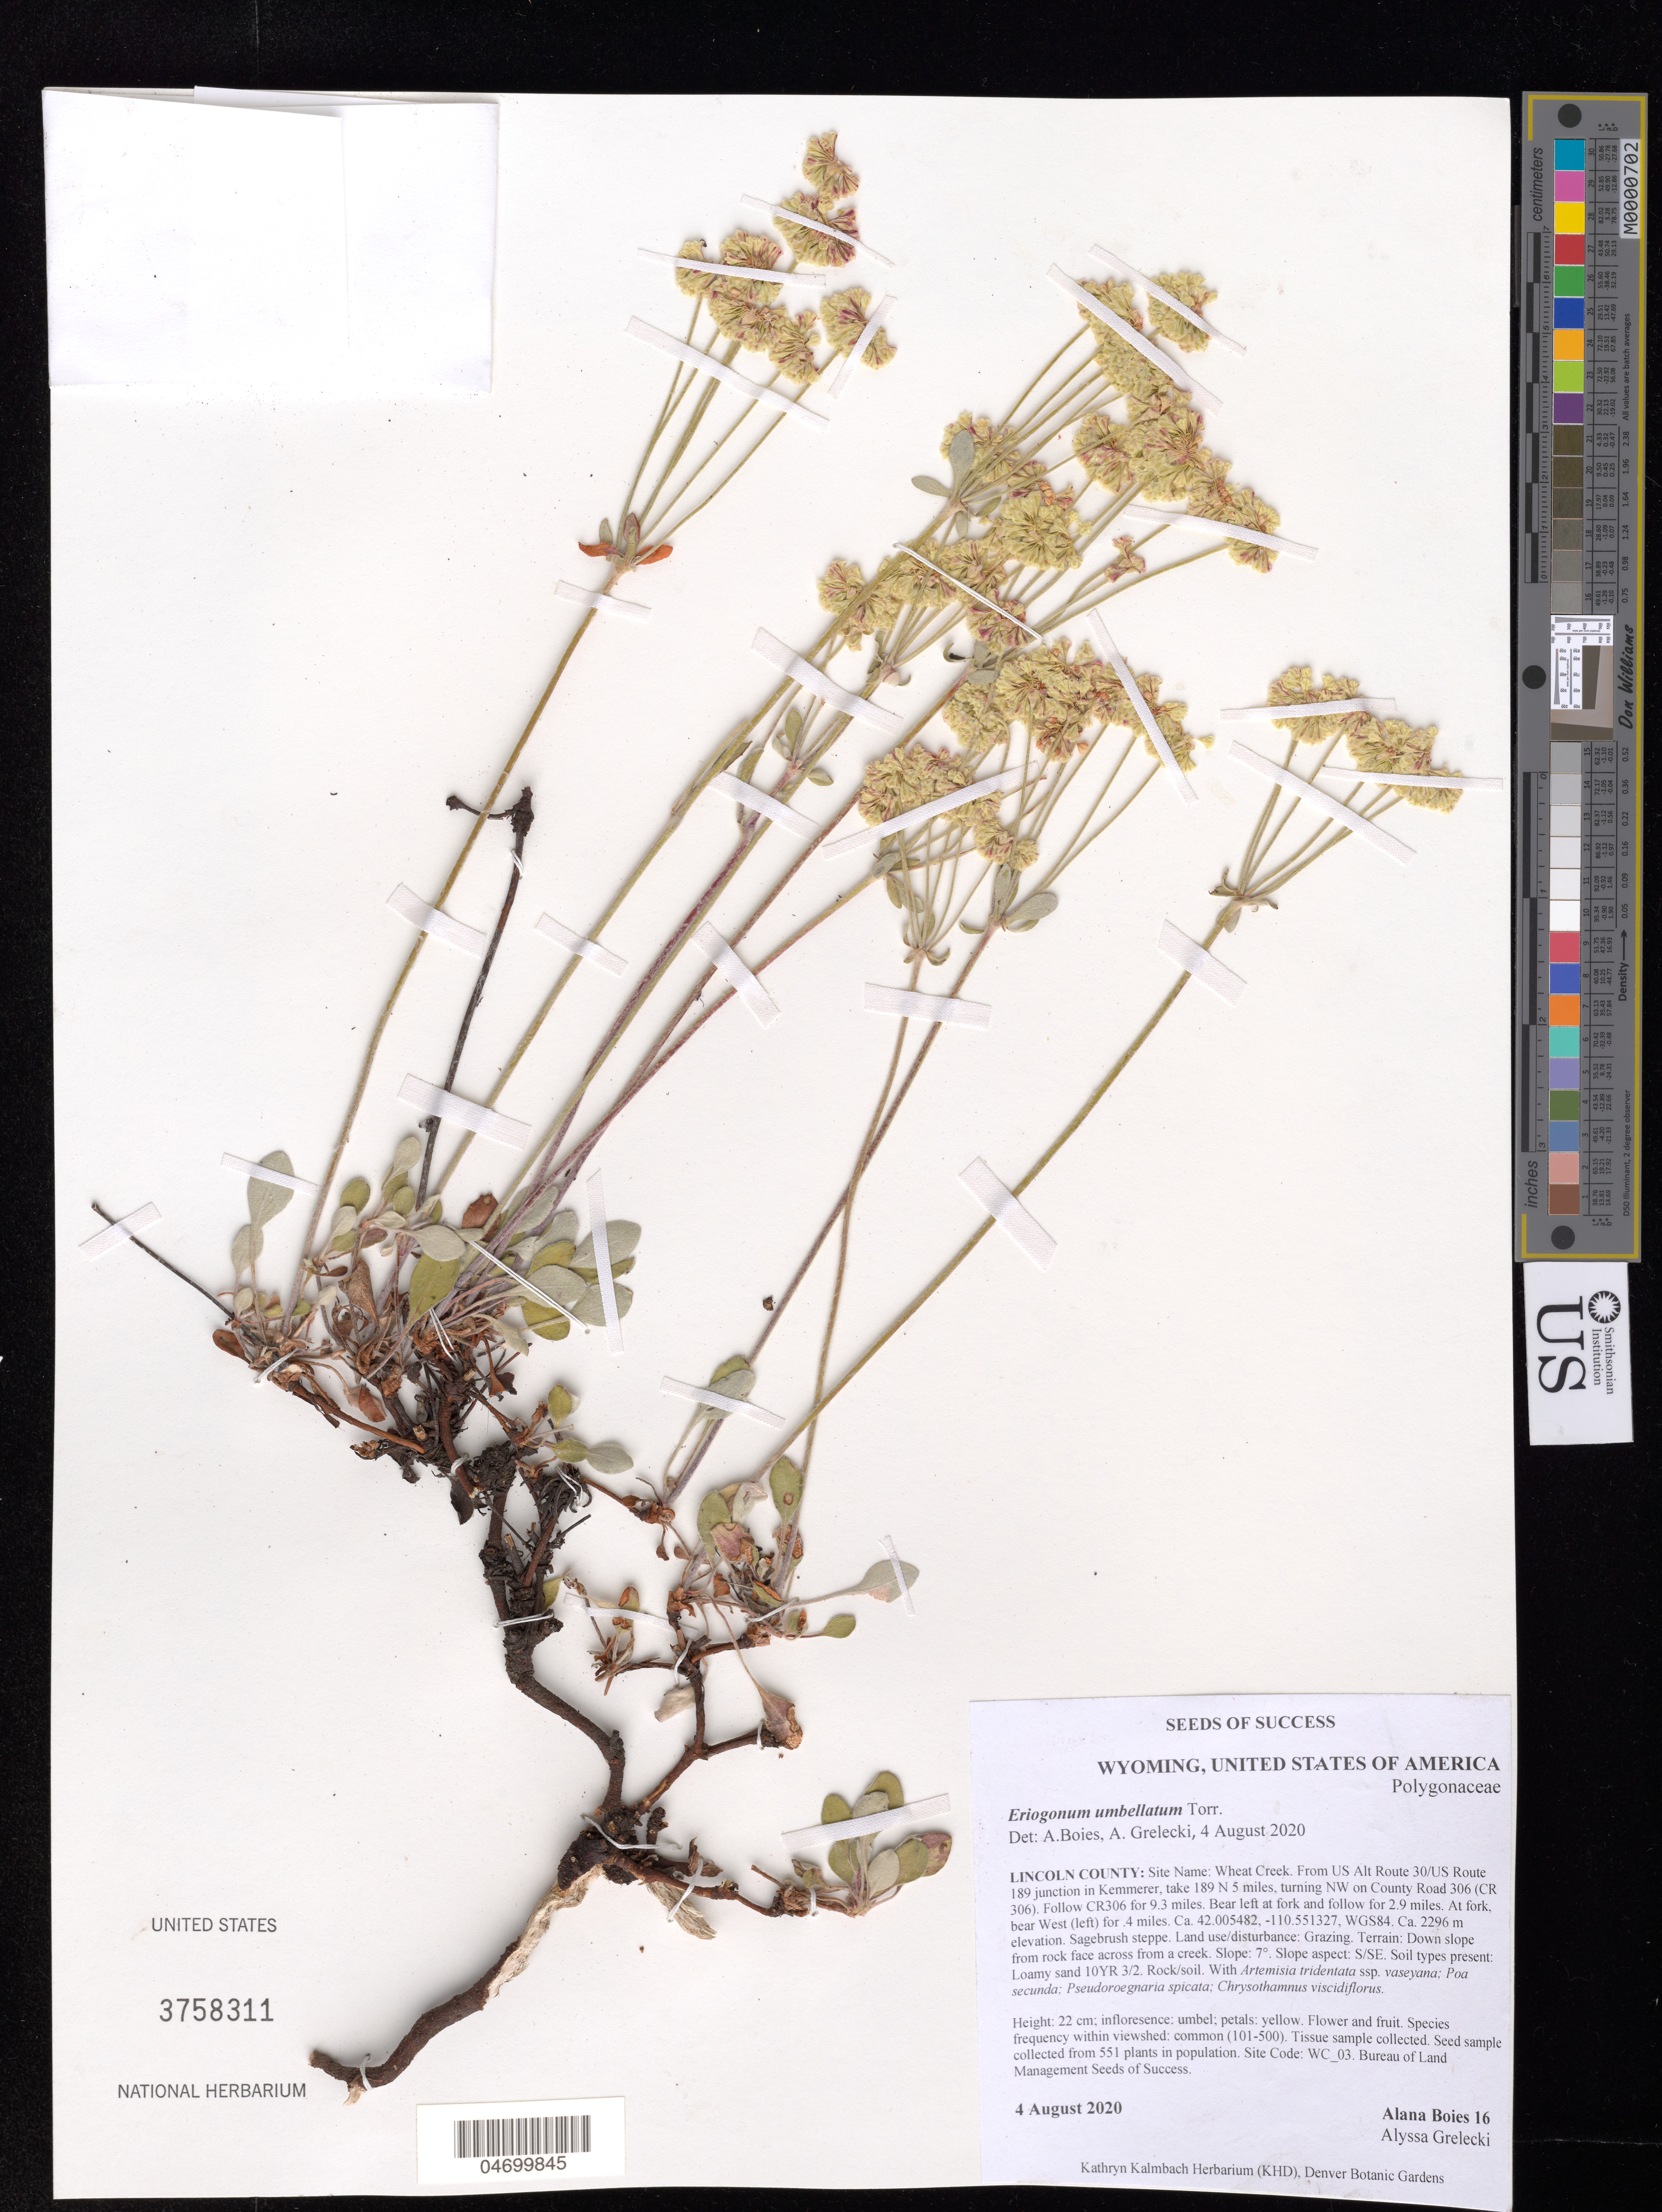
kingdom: Plantae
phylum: Tracheophyta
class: Magnoliopsida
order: Caryophyllales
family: Polygonaceae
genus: Eriogonum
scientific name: Eriogonum umbellatum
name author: Torr.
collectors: A. Boies & A. Grelecki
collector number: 16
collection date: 2020-08-04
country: United States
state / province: Wyoming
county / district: Lincoln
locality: Wheat Creek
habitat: Sagebrush steppe. Loamy sand soil. With Poa secunda, Artemisia tridentata, etc.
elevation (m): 2296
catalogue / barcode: US 3758311